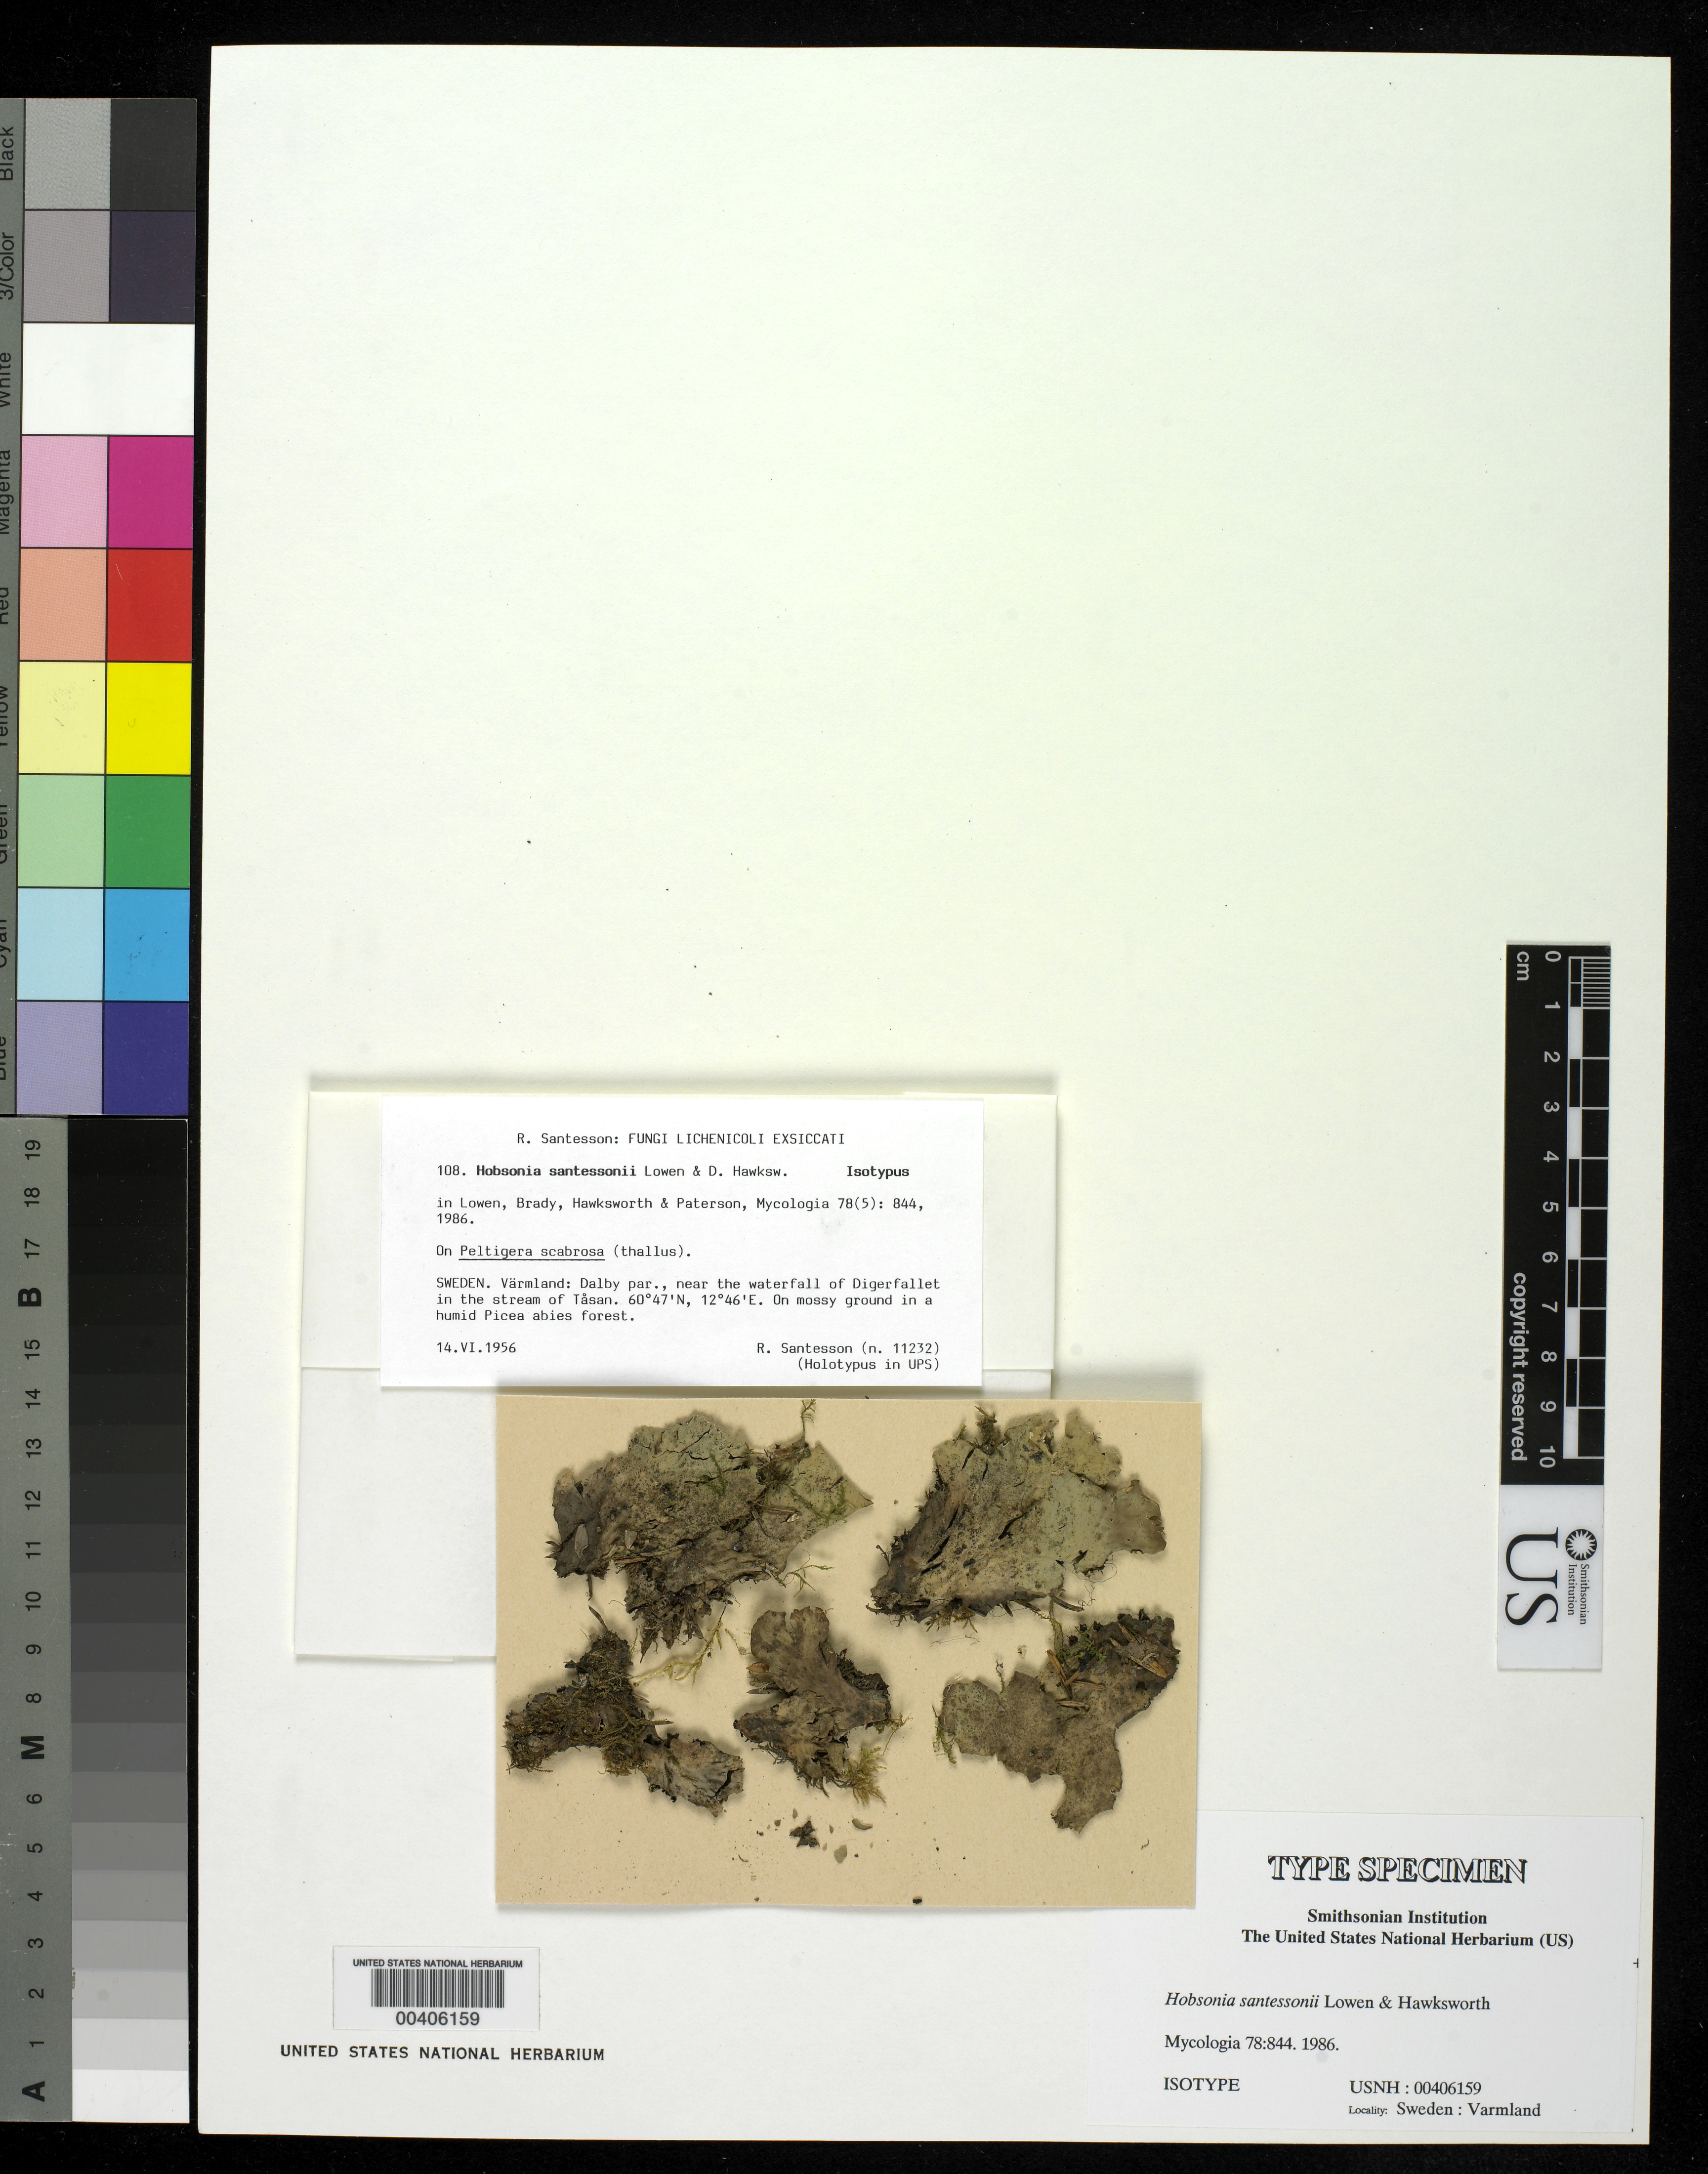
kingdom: Fungi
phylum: Basidiomycota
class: Atractiellomycetes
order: Atractiellales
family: Phleogenaceae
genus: Hobsonia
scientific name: Hobsonia santessonii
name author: Lowen & D.Hawksw.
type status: Isotype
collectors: R. Santesson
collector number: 11232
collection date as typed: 14 Jun 1986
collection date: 1986-06-14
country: Sweden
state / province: Varmland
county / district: Dalby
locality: Near waterfall of Digerfallet in stream of Tasan.